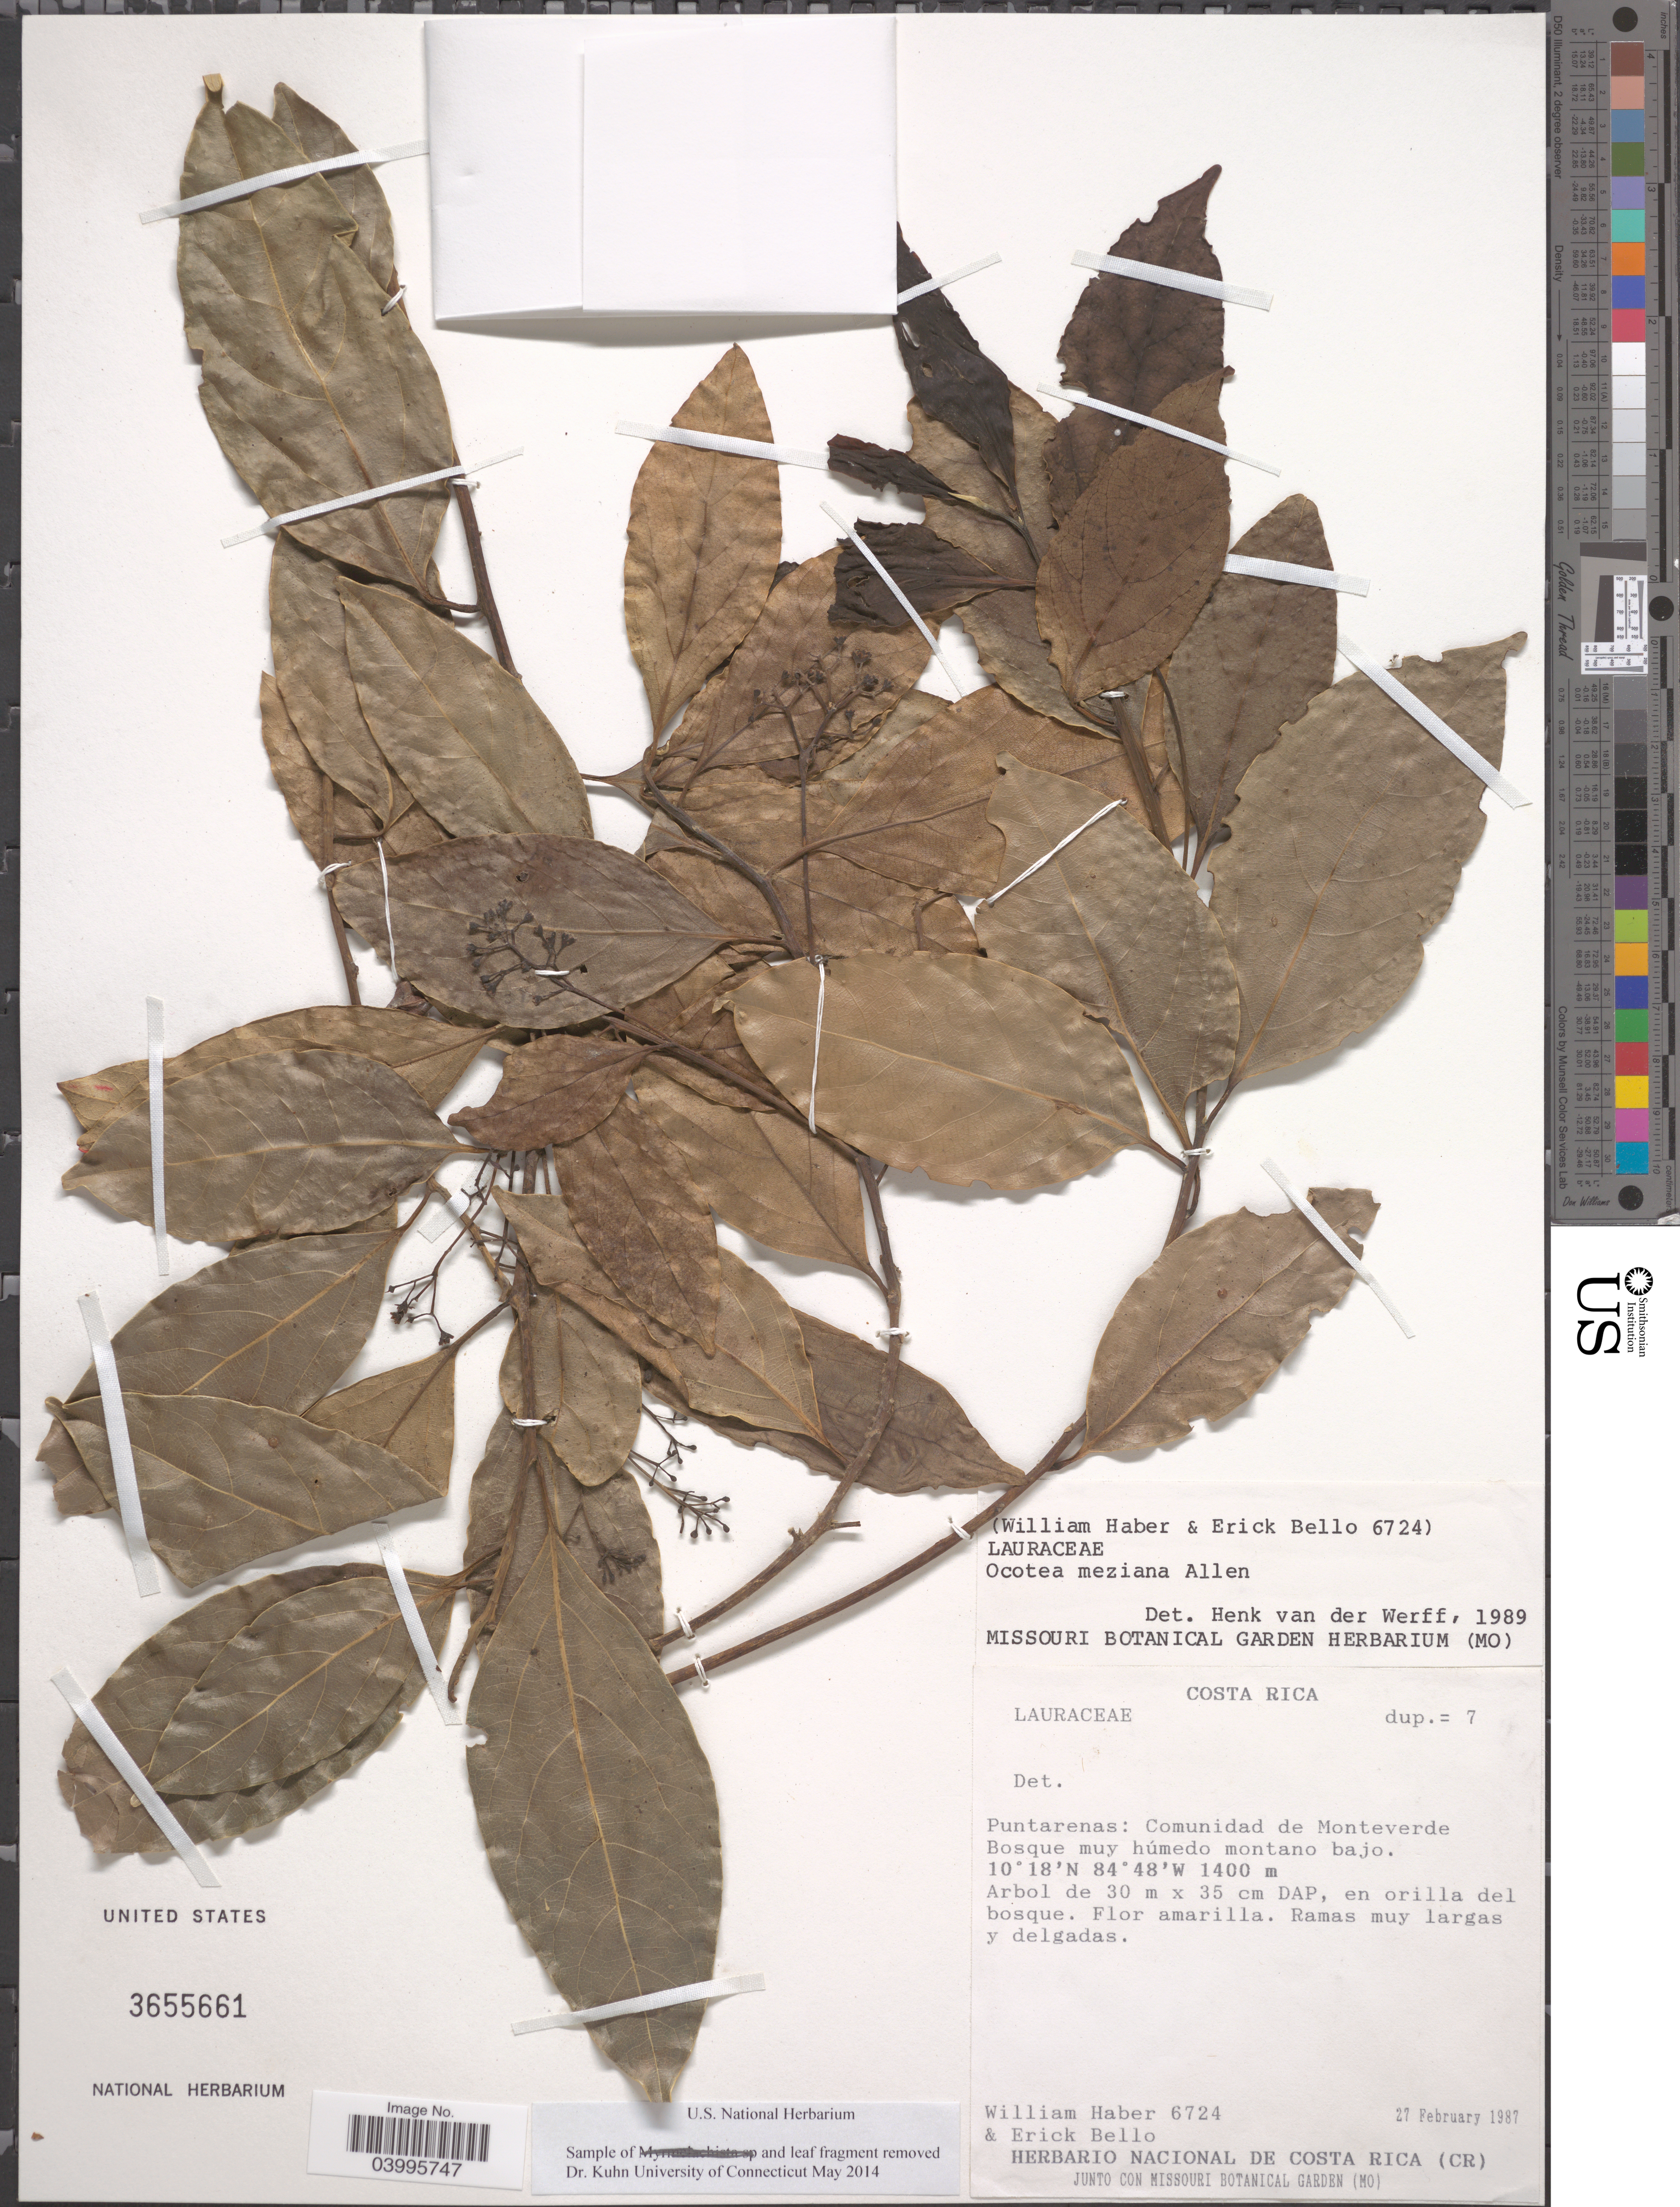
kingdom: Plantae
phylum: Tracheophyta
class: Magnoliopsida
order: Laurales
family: Lauraceae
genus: Ocotea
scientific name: Ocotea meziana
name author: C.K. Allen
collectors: W. Haber & E. Bello C.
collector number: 6724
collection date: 1987-02-27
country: Costa Rica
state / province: Puntarenas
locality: Comunidad de Monteverde. Bosque muy húmedo montano bajo.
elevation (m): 1400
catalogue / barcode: US 3655661